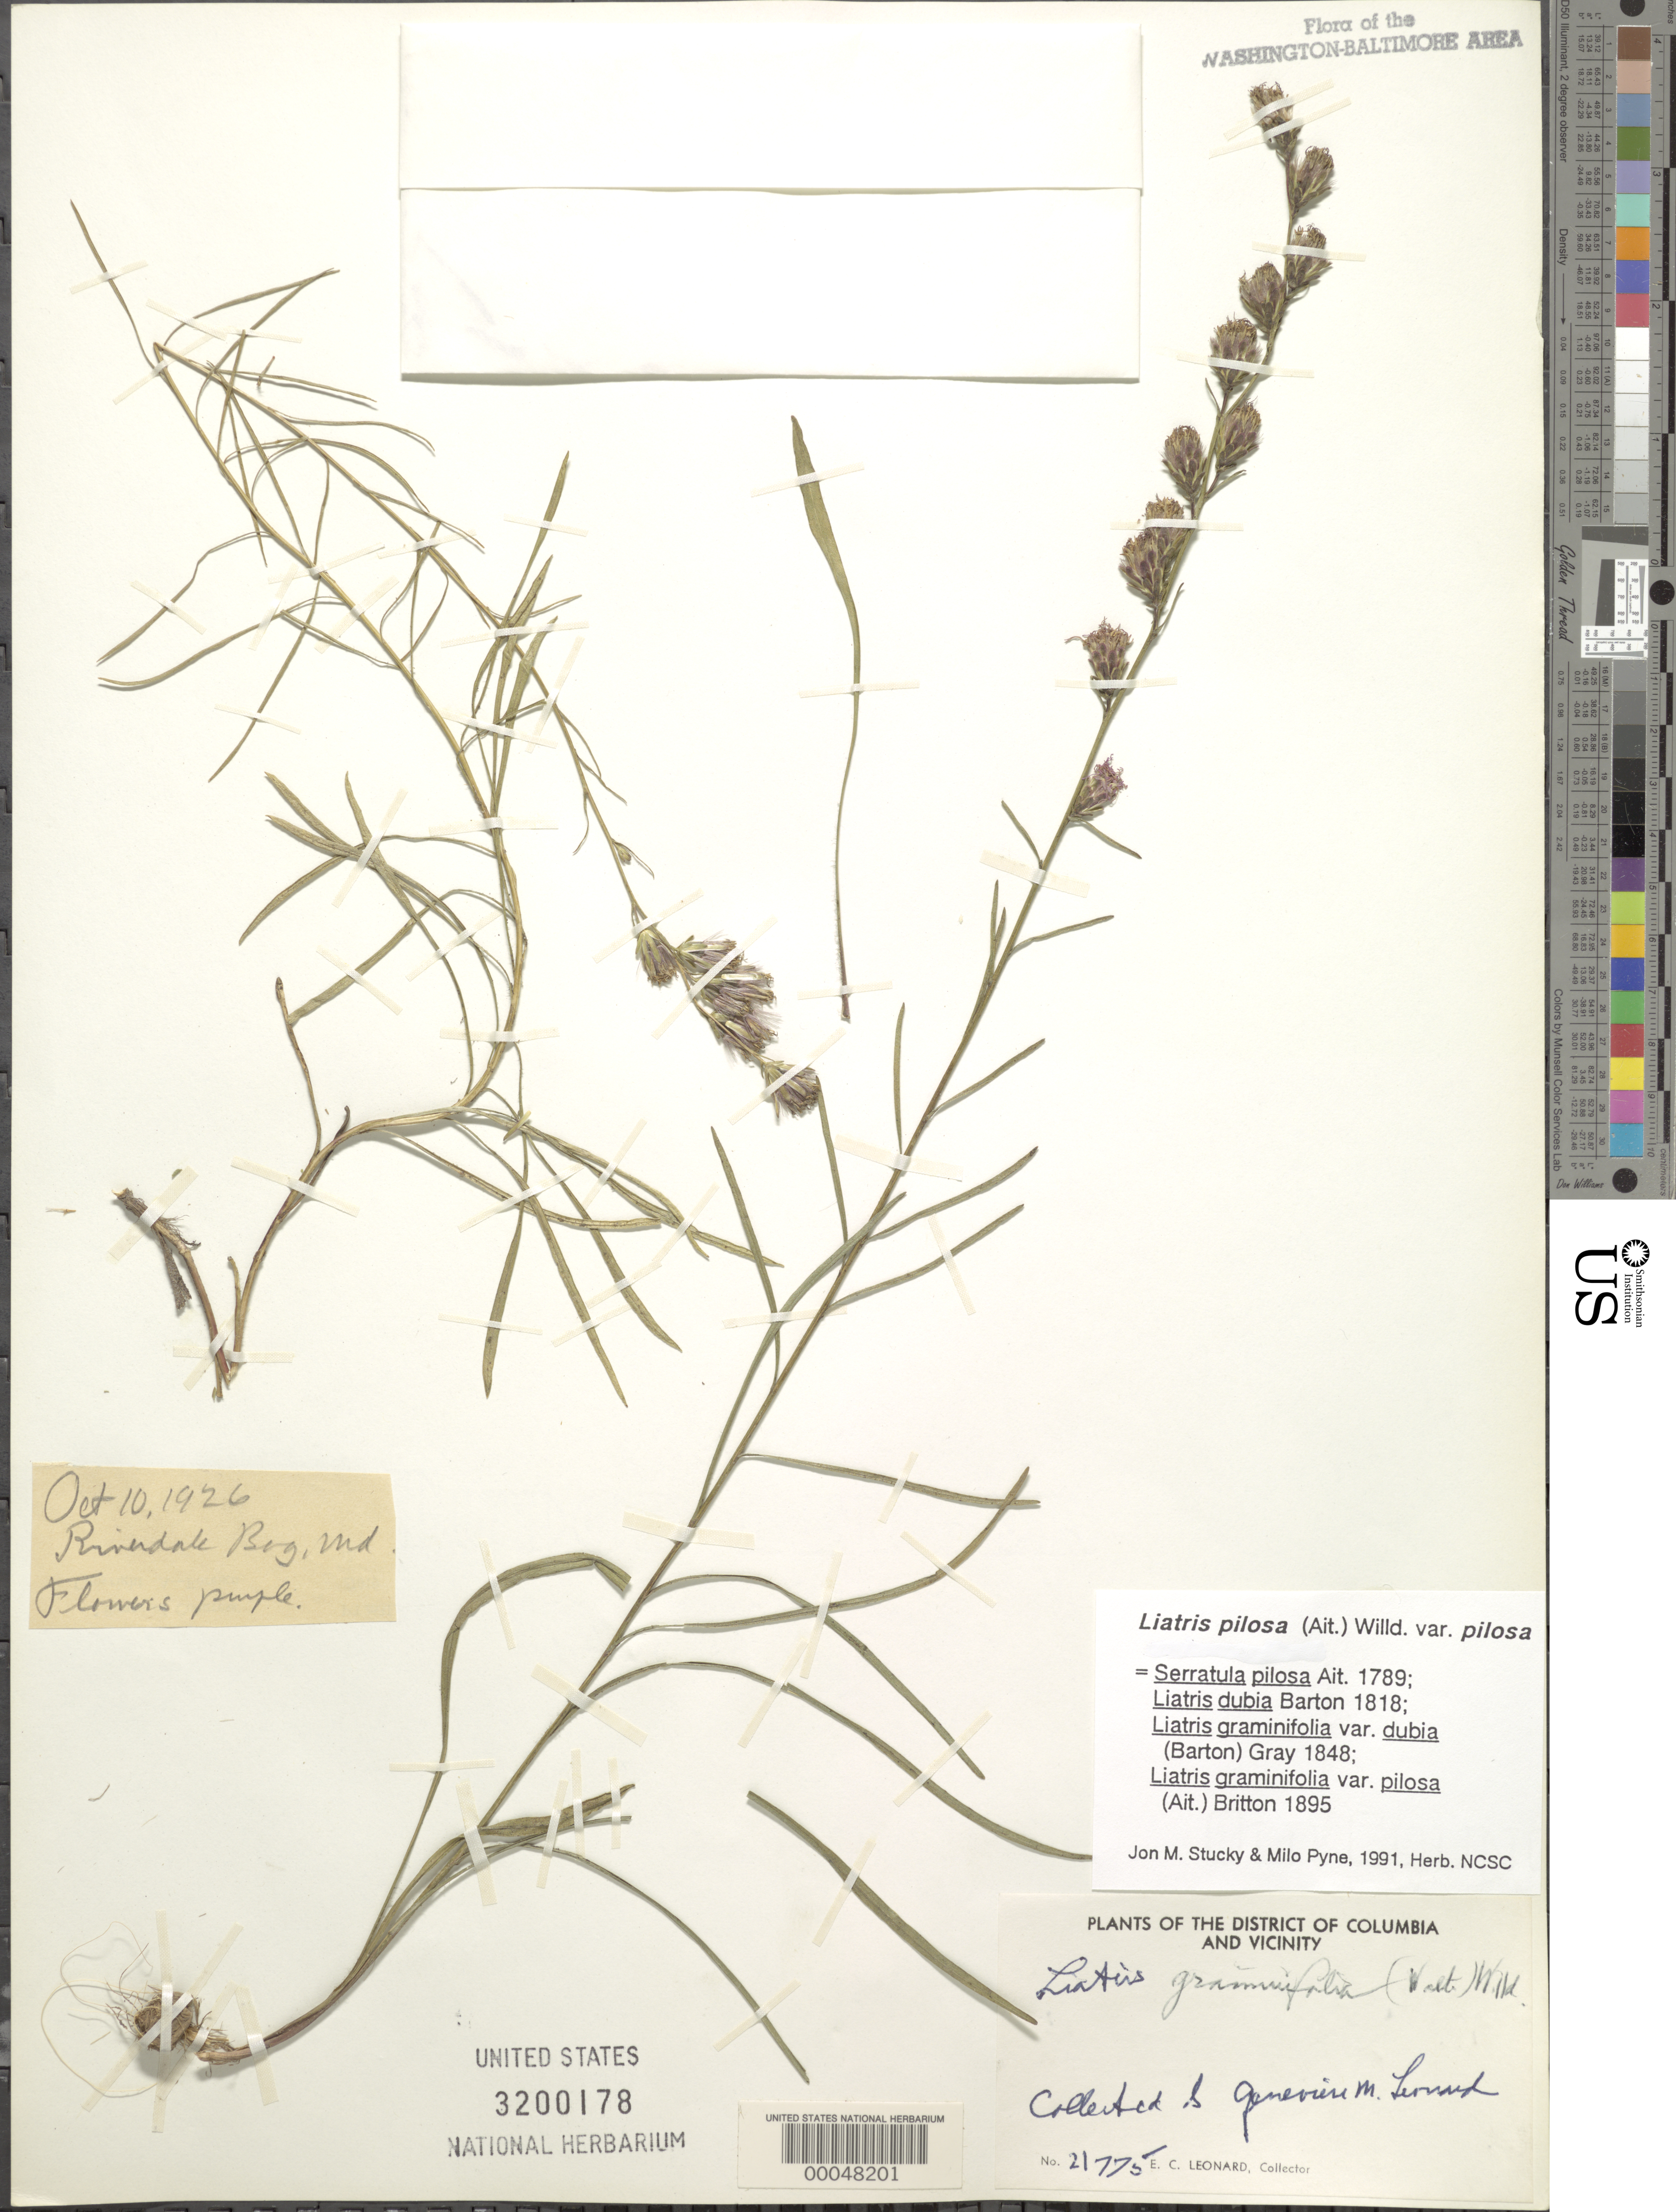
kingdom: Plantae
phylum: Tracheophyta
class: Magnoliopsida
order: Asterales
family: Asteraceae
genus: Liatris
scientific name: Liatris pilosa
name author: (Aiton) Willd.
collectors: G. M. Leonard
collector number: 21775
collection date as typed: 10 Oct 1926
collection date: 1926-10-10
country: United States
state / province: Maryland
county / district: Prince George's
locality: Riverdale Bog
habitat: Bog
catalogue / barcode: US 3200178